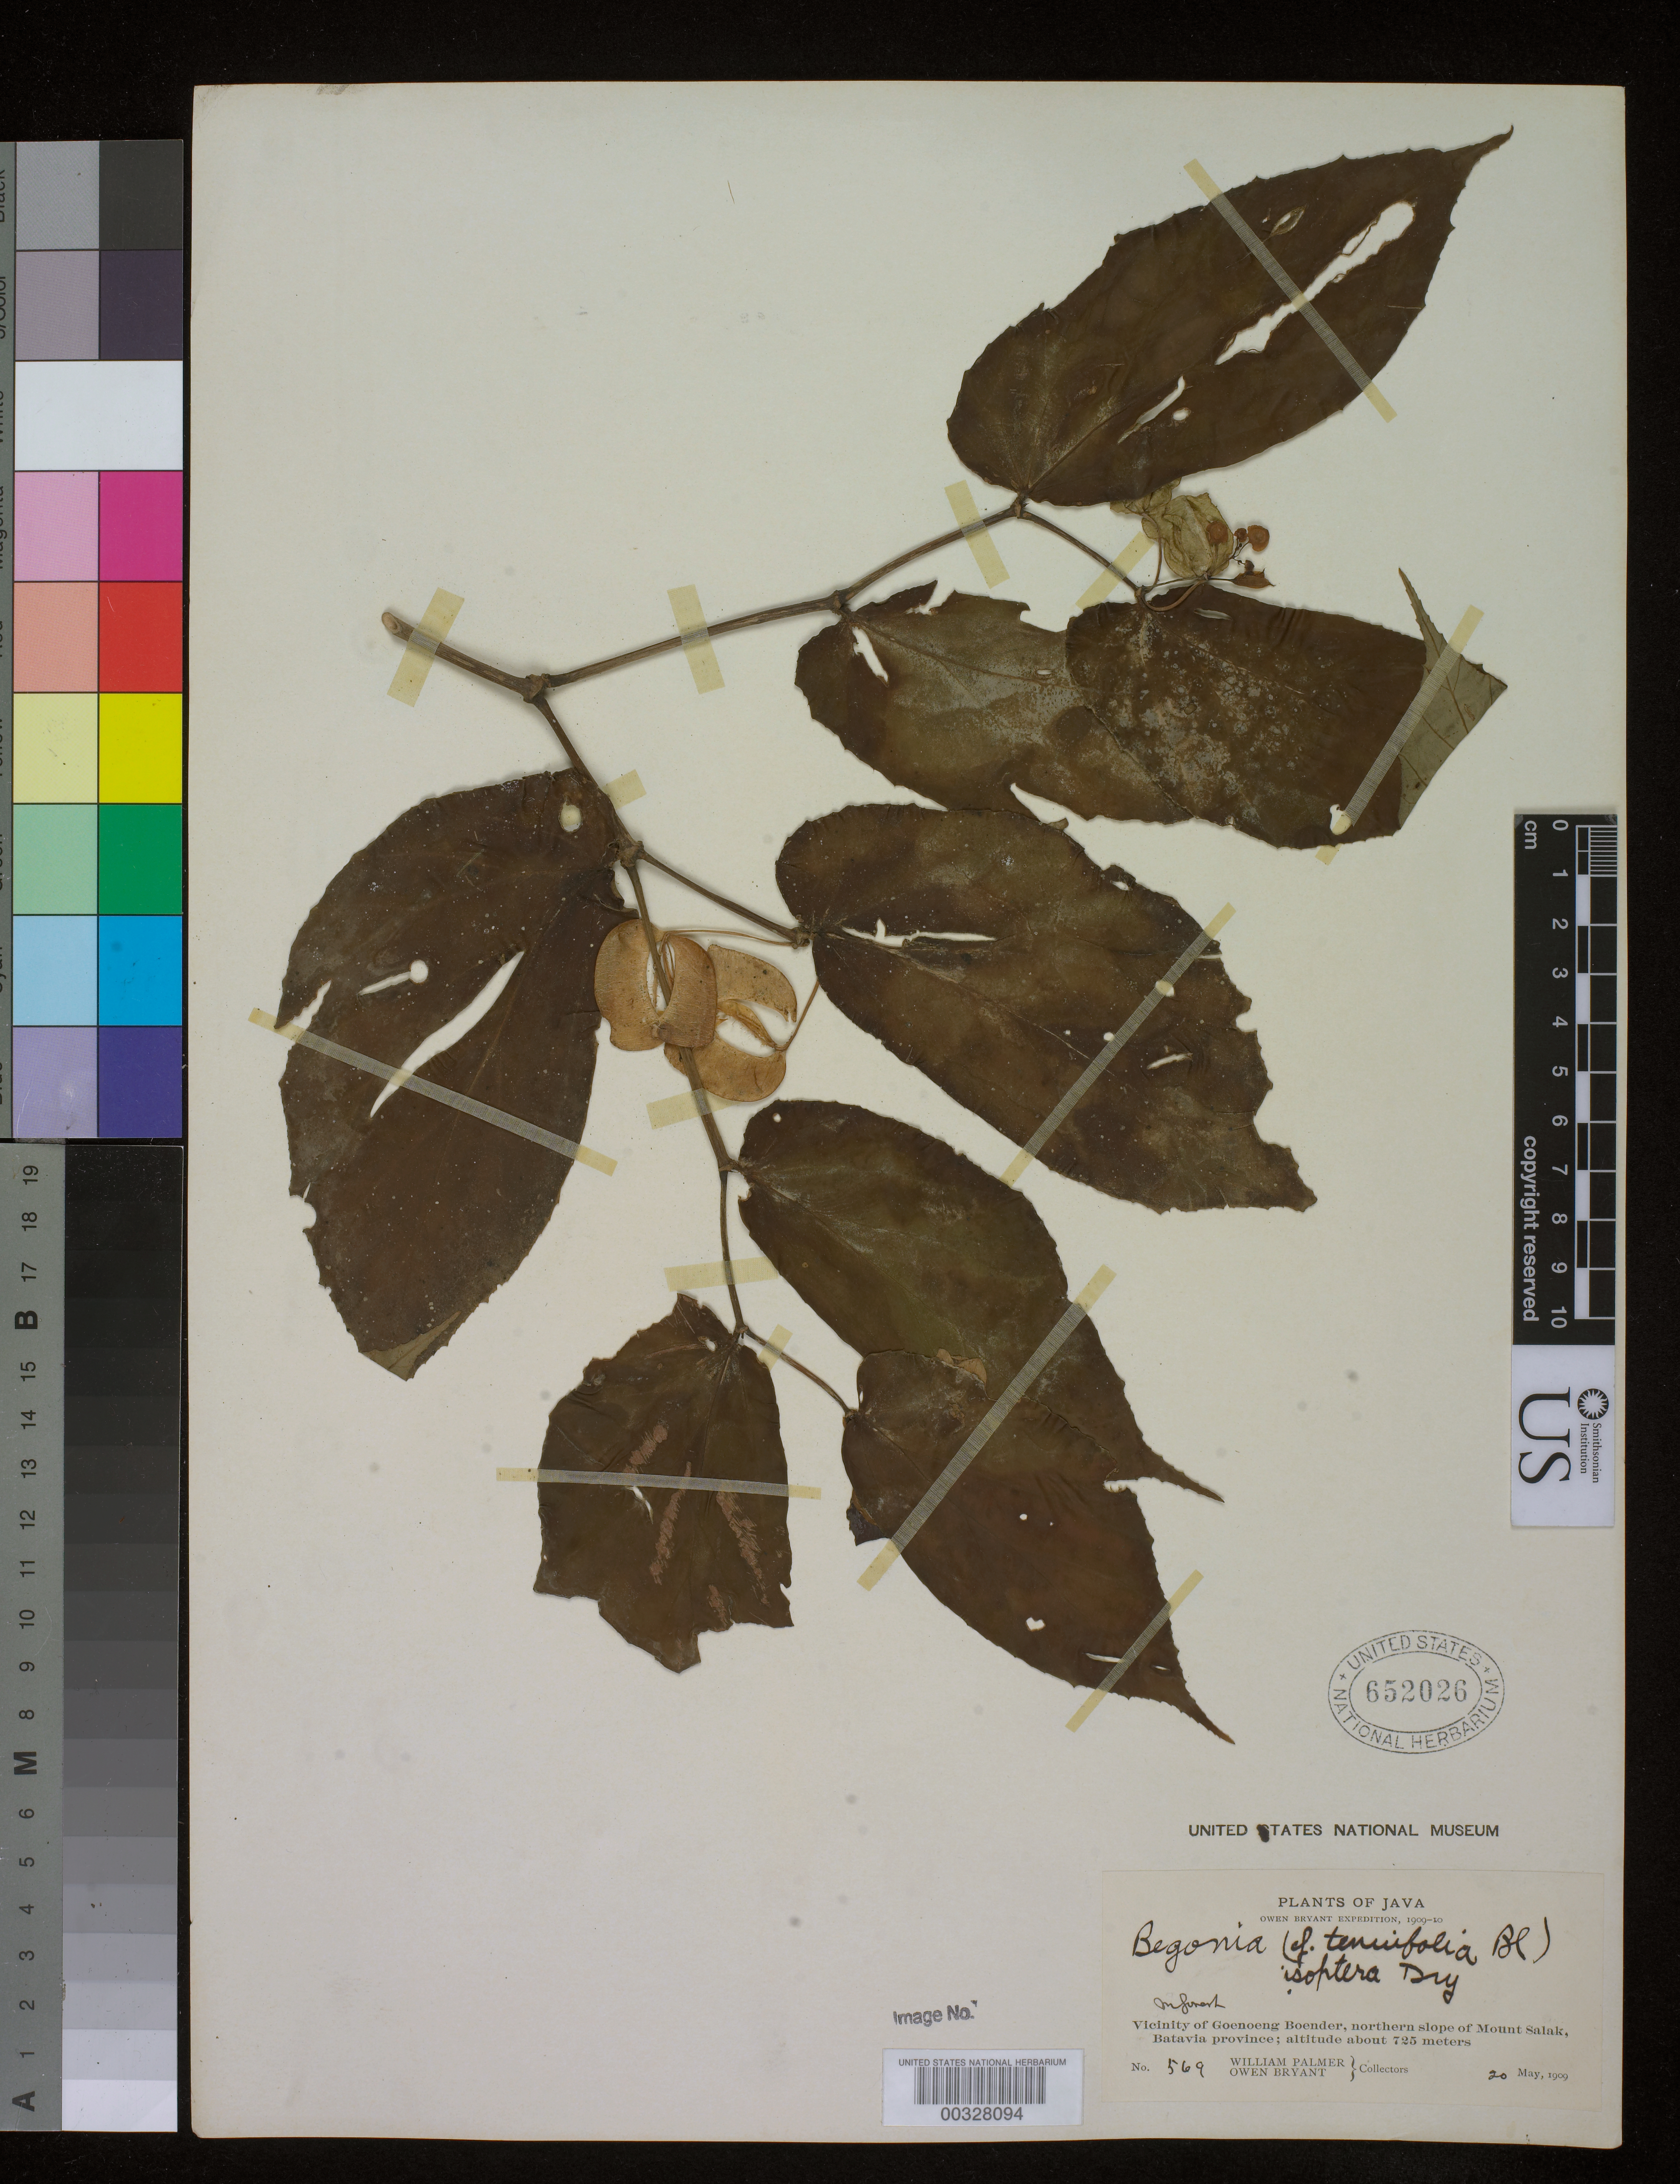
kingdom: Plantae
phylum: Tracheophyta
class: Magnoliopsida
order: Cucurbitales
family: Begoniaceae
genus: Begonia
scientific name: Begonia isoptera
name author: Dryand.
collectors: W. Palmer & O. Bryant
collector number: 569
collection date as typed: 20 May 1909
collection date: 1909-05-20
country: Indonesia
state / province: Java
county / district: Jawa Barat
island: Java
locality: Batavia Prov., vicinity of Goenoeng Boender, northern slope of Mount Salak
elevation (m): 725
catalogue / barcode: US 652026